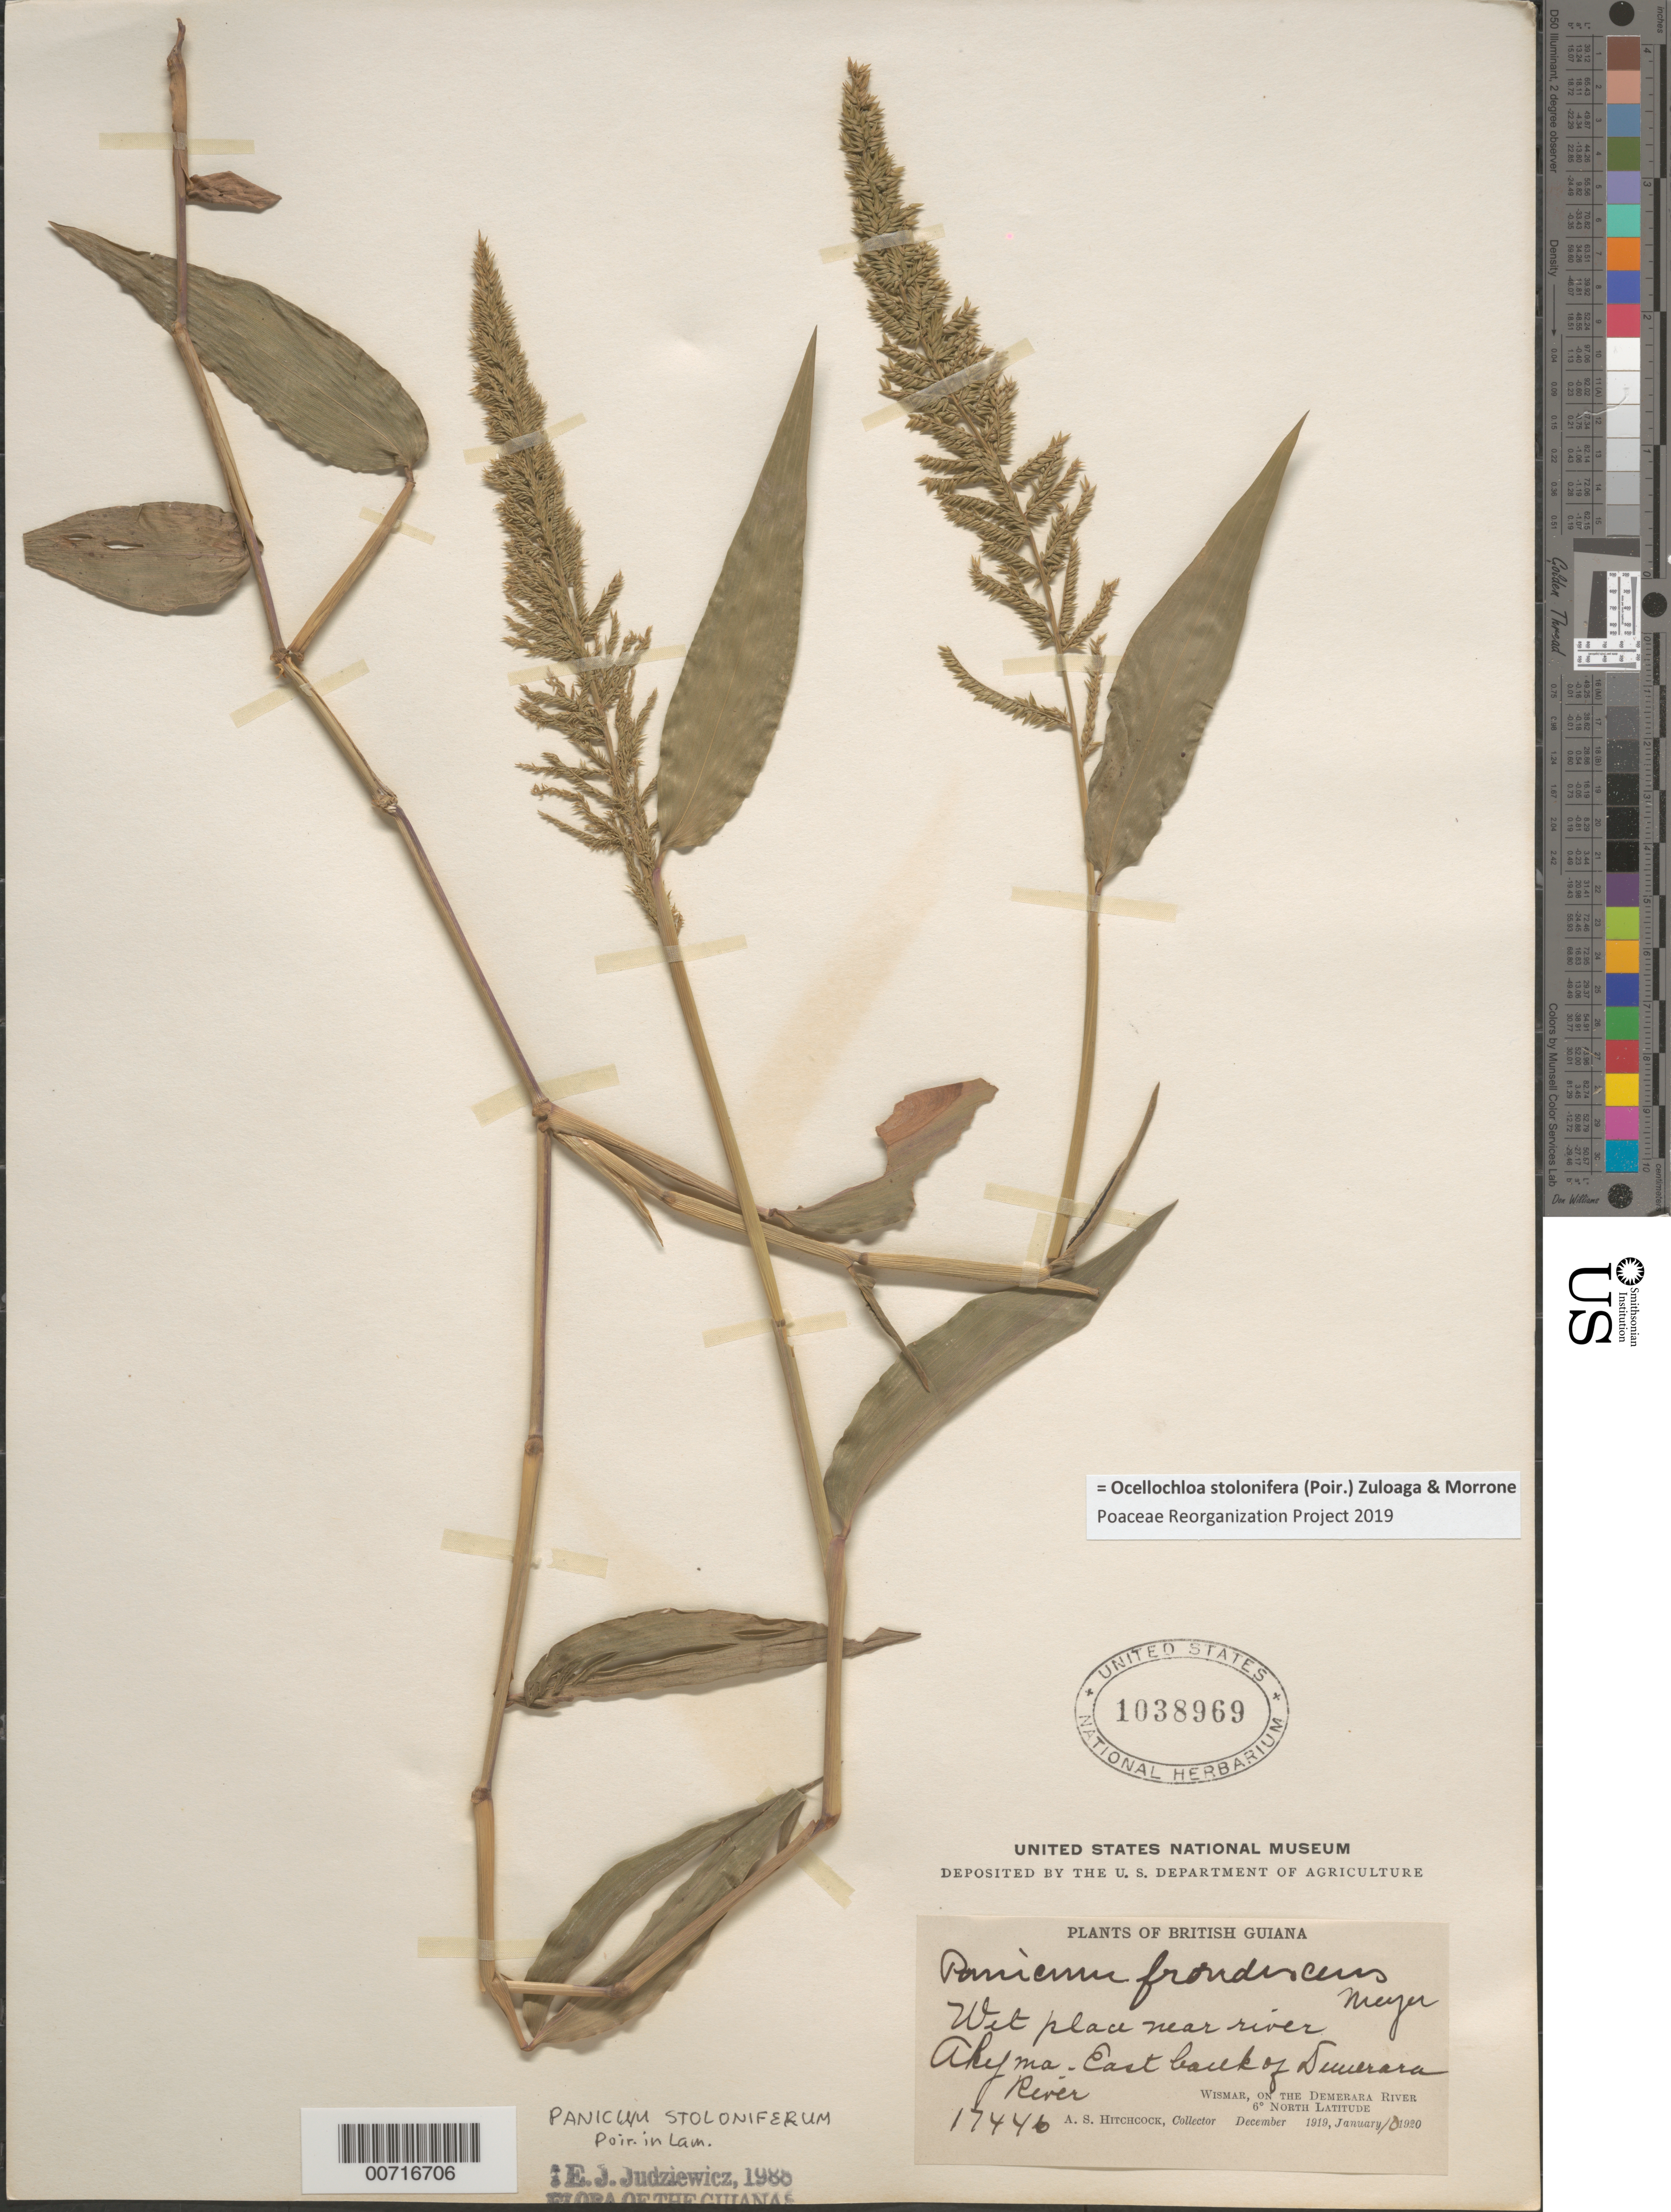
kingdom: Plantae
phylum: Tracheophyta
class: Liliopsida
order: Poales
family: Poaceae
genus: Panicum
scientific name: Panicum stoloniferum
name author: Poir.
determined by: Judziewicz, E. J.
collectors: A. S. Hitchcock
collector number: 17446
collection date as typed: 9-Jan-20 to 10-Jan-20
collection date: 1920-01-09/1920-01-10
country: Guyana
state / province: U. Demerara-Berbice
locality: Akyma, Demerara River above Wismar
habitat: Wet places near river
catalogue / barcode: US 1038969